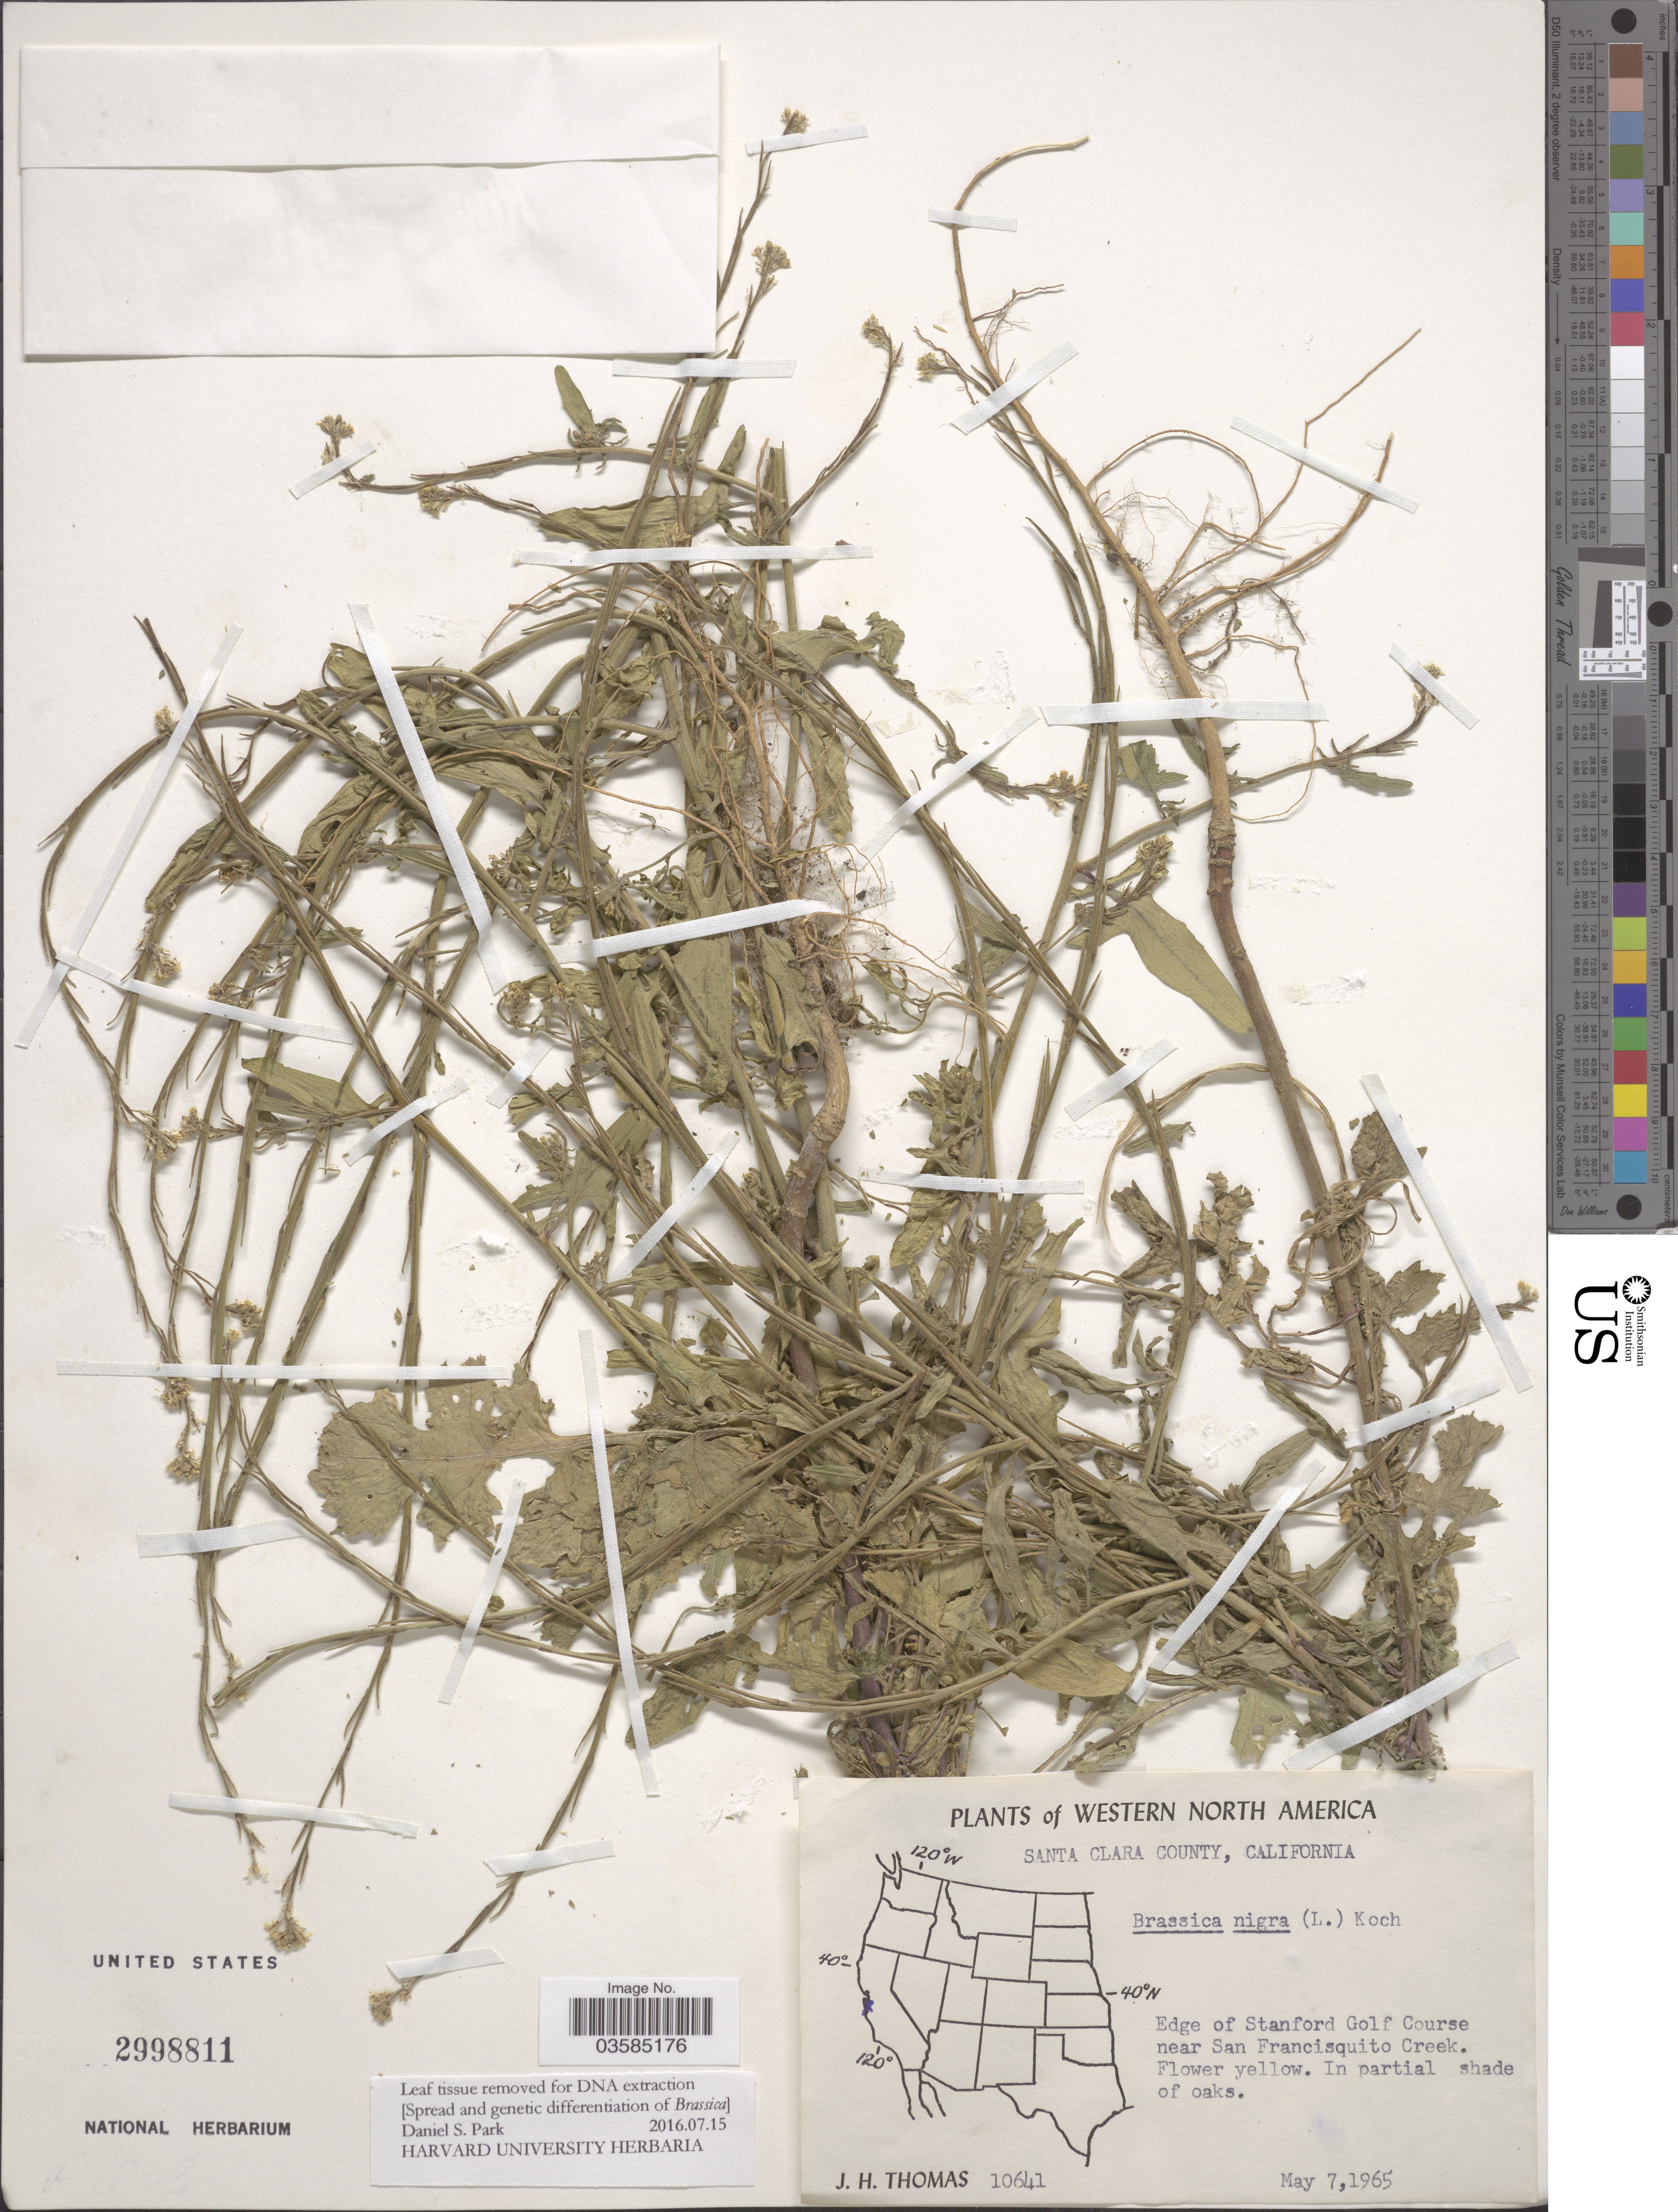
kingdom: Plantae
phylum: Tracheophyta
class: Magnoliopsida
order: Brassicales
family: Brassicaceae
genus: Brassica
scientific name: Brassica nigra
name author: (L.) W.D.J. Koch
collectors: J. H. Thomas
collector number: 10641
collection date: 1965-05-07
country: United States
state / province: California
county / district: Santa Clara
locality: Western North America. Santa Clara County. Edge of Standford Golf Course near San Francisquito Creek.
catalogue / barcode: US 2998811